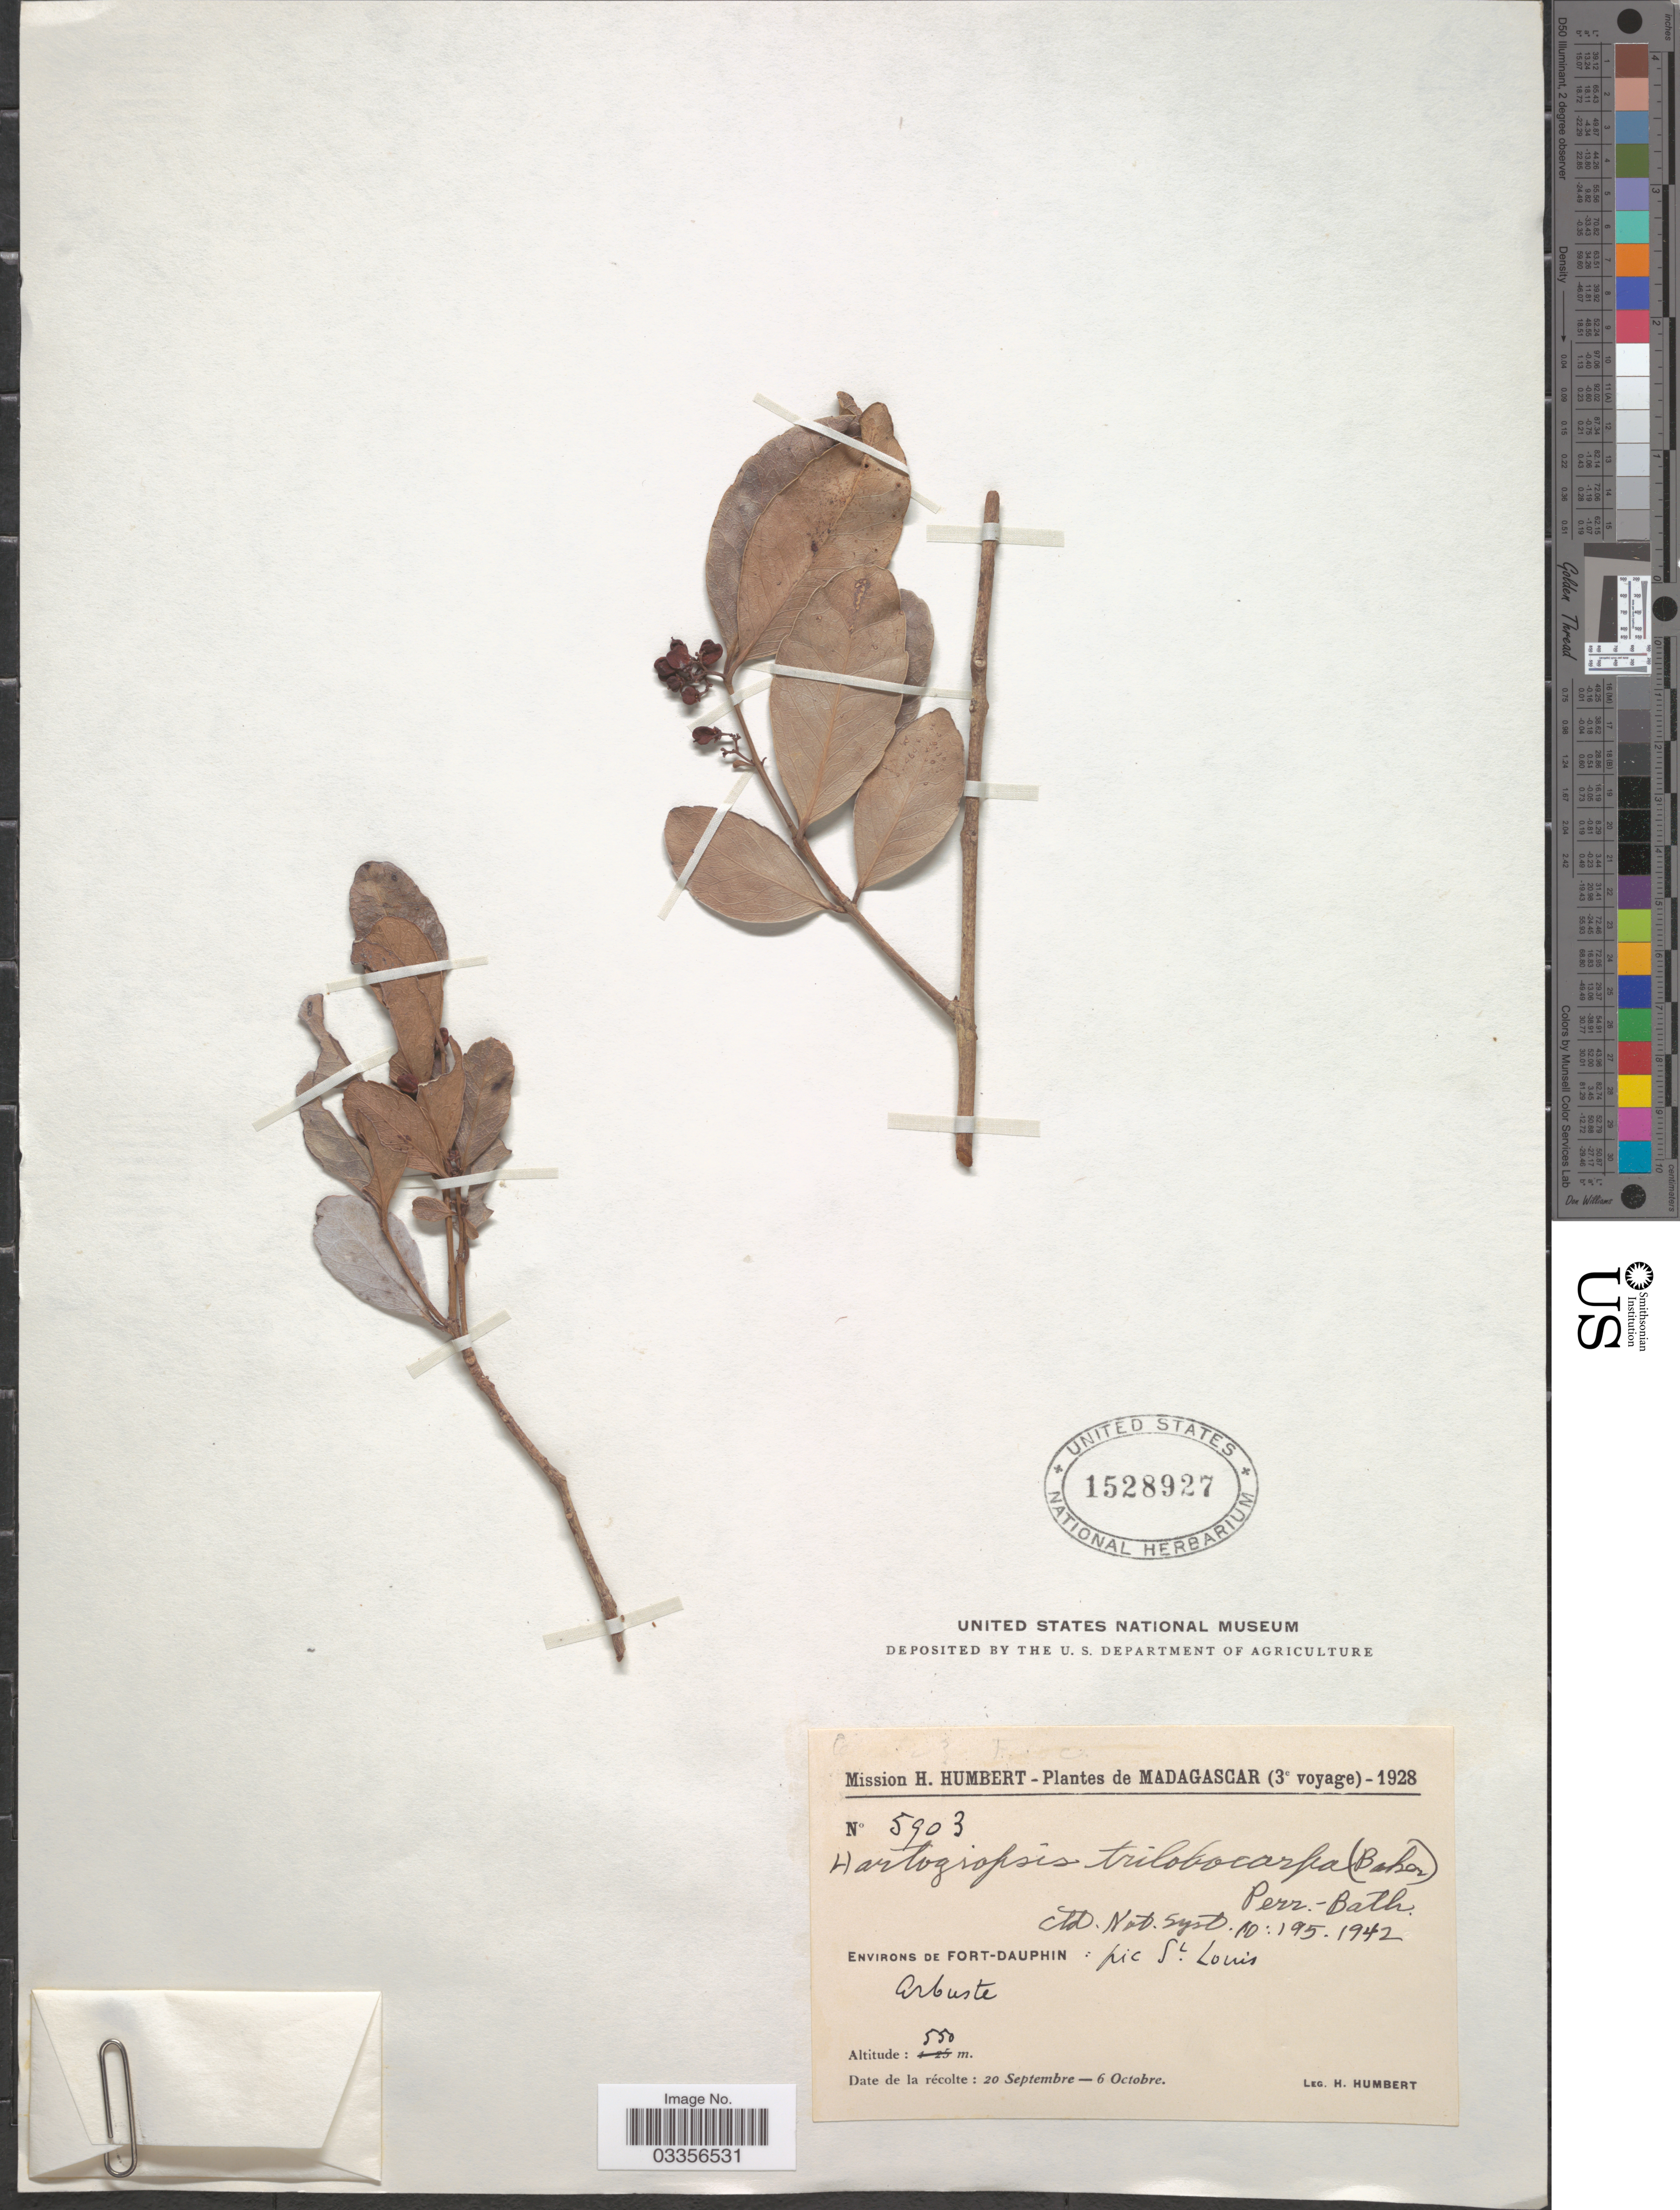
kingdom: Plantae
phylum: Tracheophyta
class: Magnoliopsida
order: Celastrales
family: Celastraceae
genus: Hartogiopsis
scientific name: Hartogiopsis trilobocarpa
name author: (Baker) H. Perrier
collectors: H. Humbert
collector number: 5903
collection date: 1928-09-20/1928-10-06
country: Madagascar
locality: Environs de Fort-Dauphin: pic St. Louis.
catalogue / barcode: US 1528927